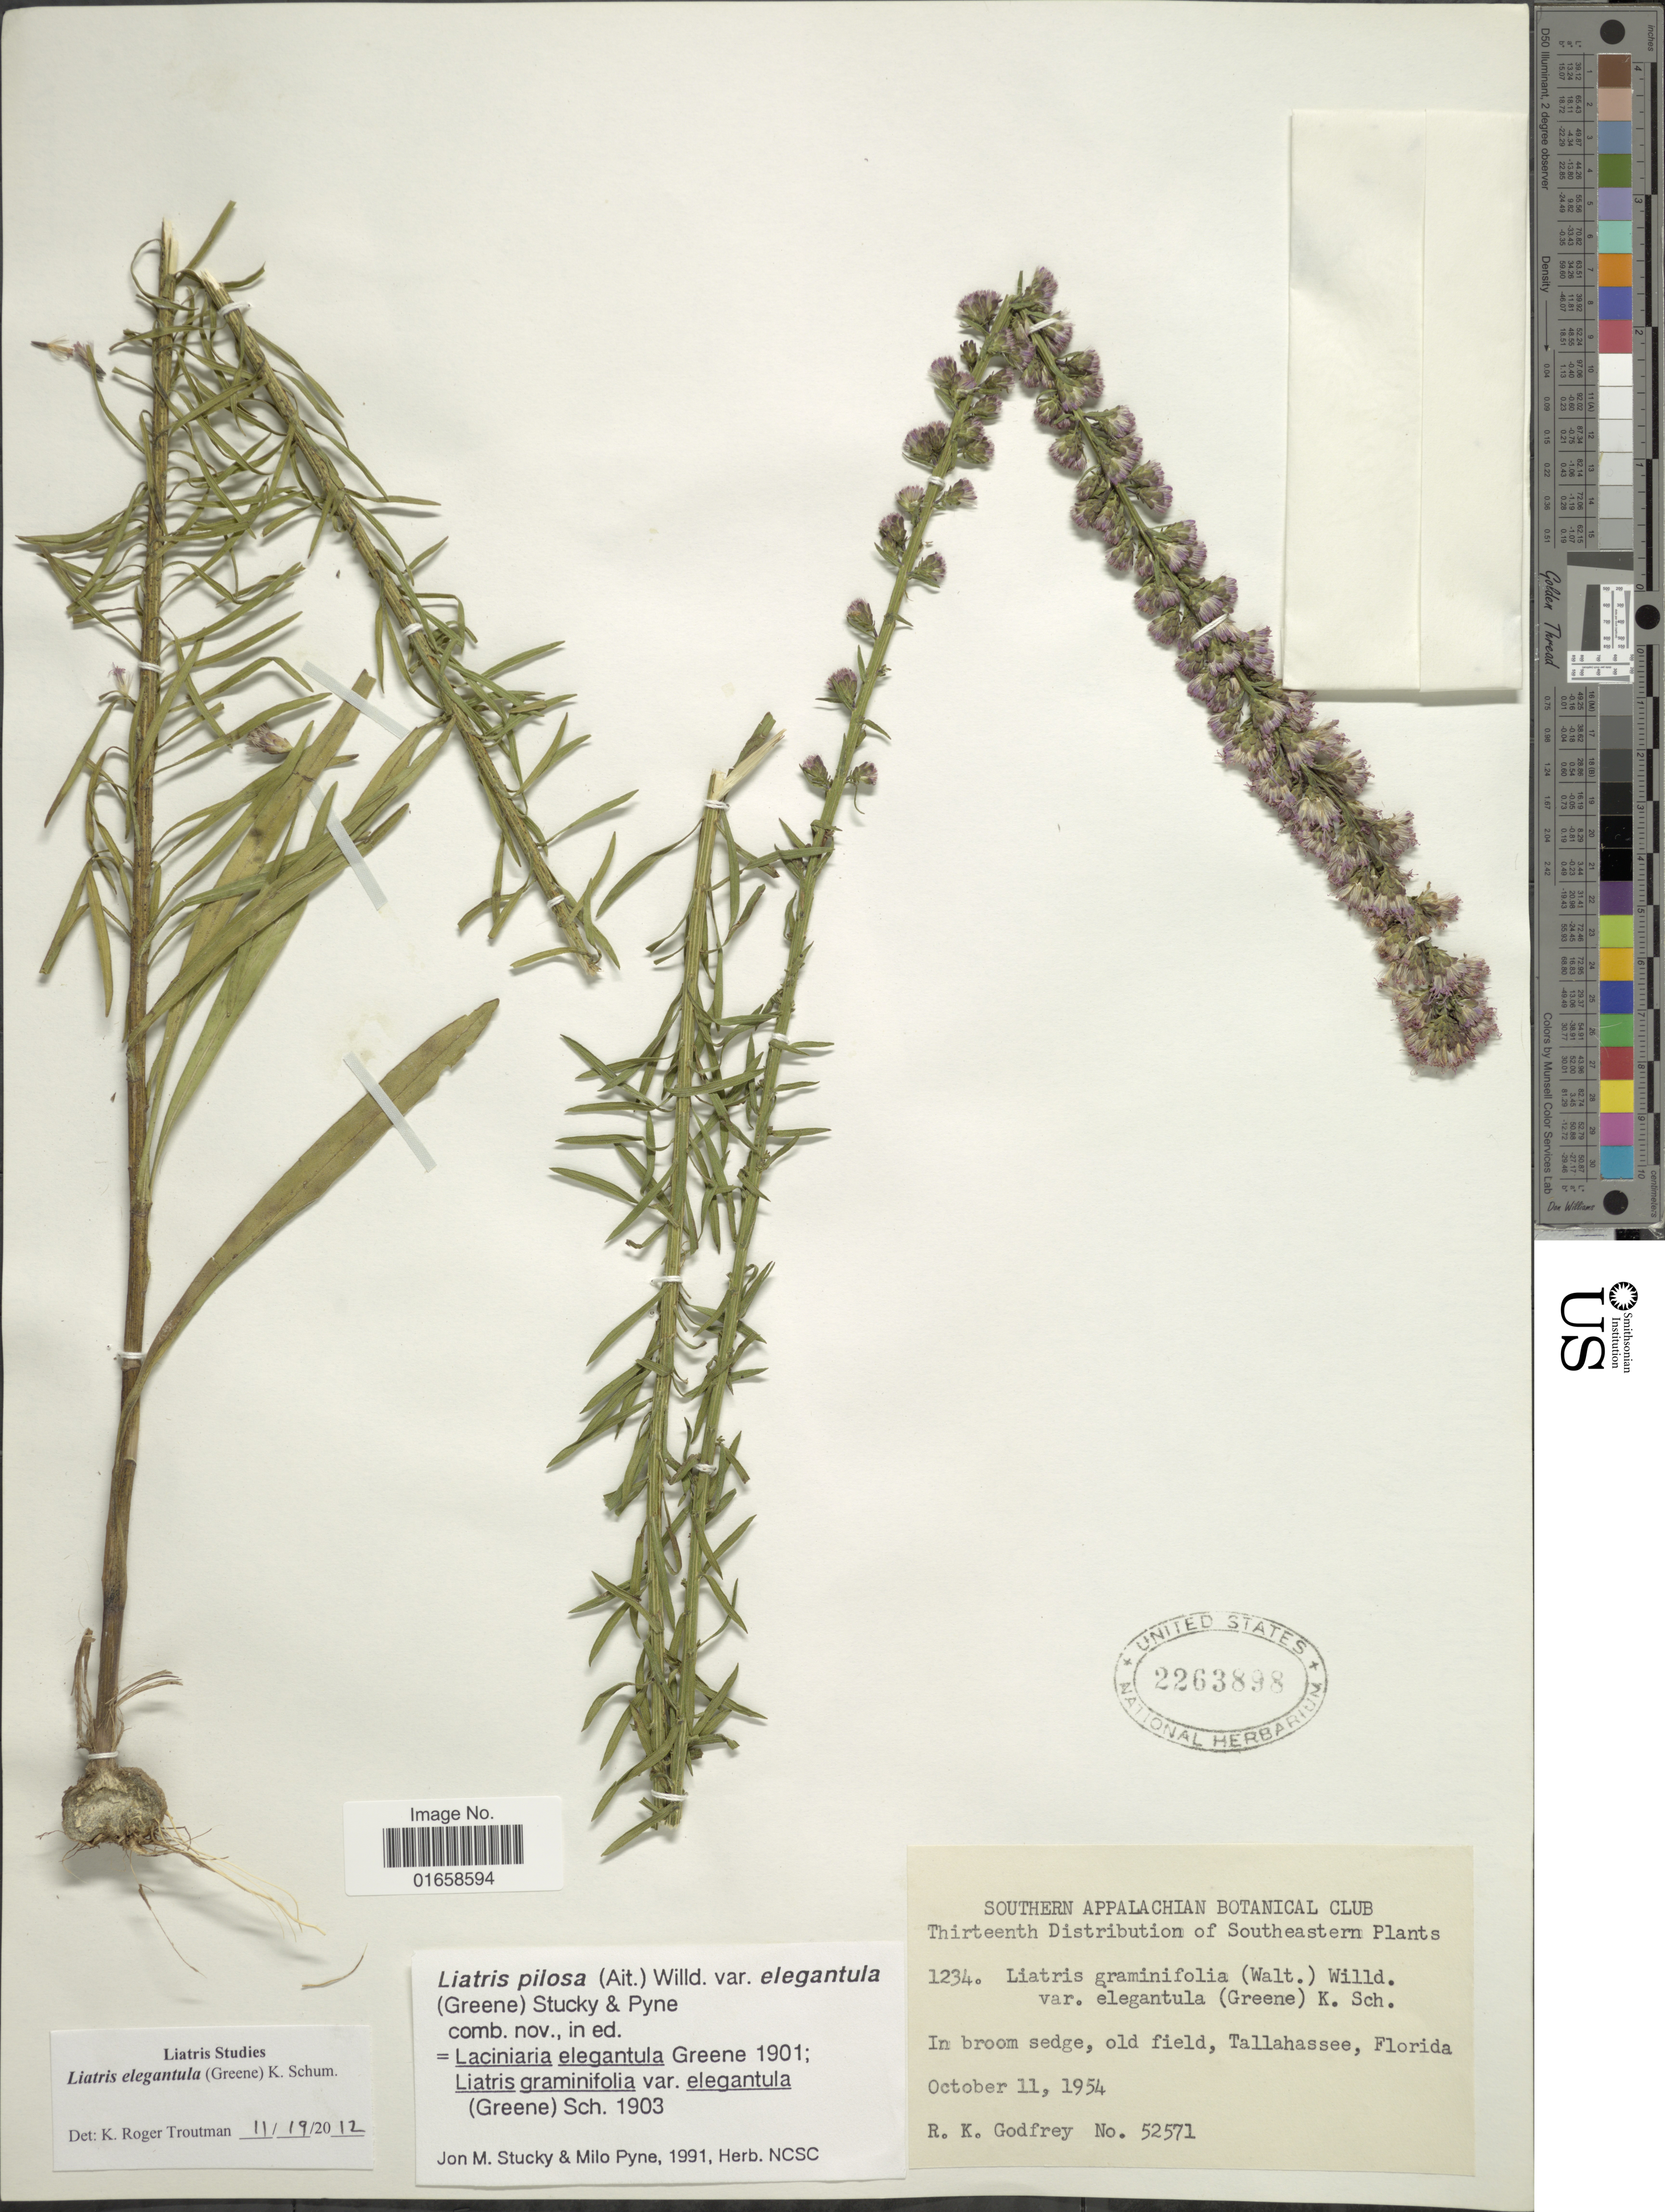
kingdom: Plantae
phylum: Tracheophyta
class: Magnoliopsida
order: Asterales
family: Asteraceae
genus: Liatris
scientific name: Liatris elegantula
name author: (Greene) K. Schum.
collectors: R. K. Godfrey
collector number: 52571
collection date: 1954-10-11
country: United States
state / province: Florida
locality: In broom sedge, old field, Tallahassee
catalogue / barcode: US 2263898